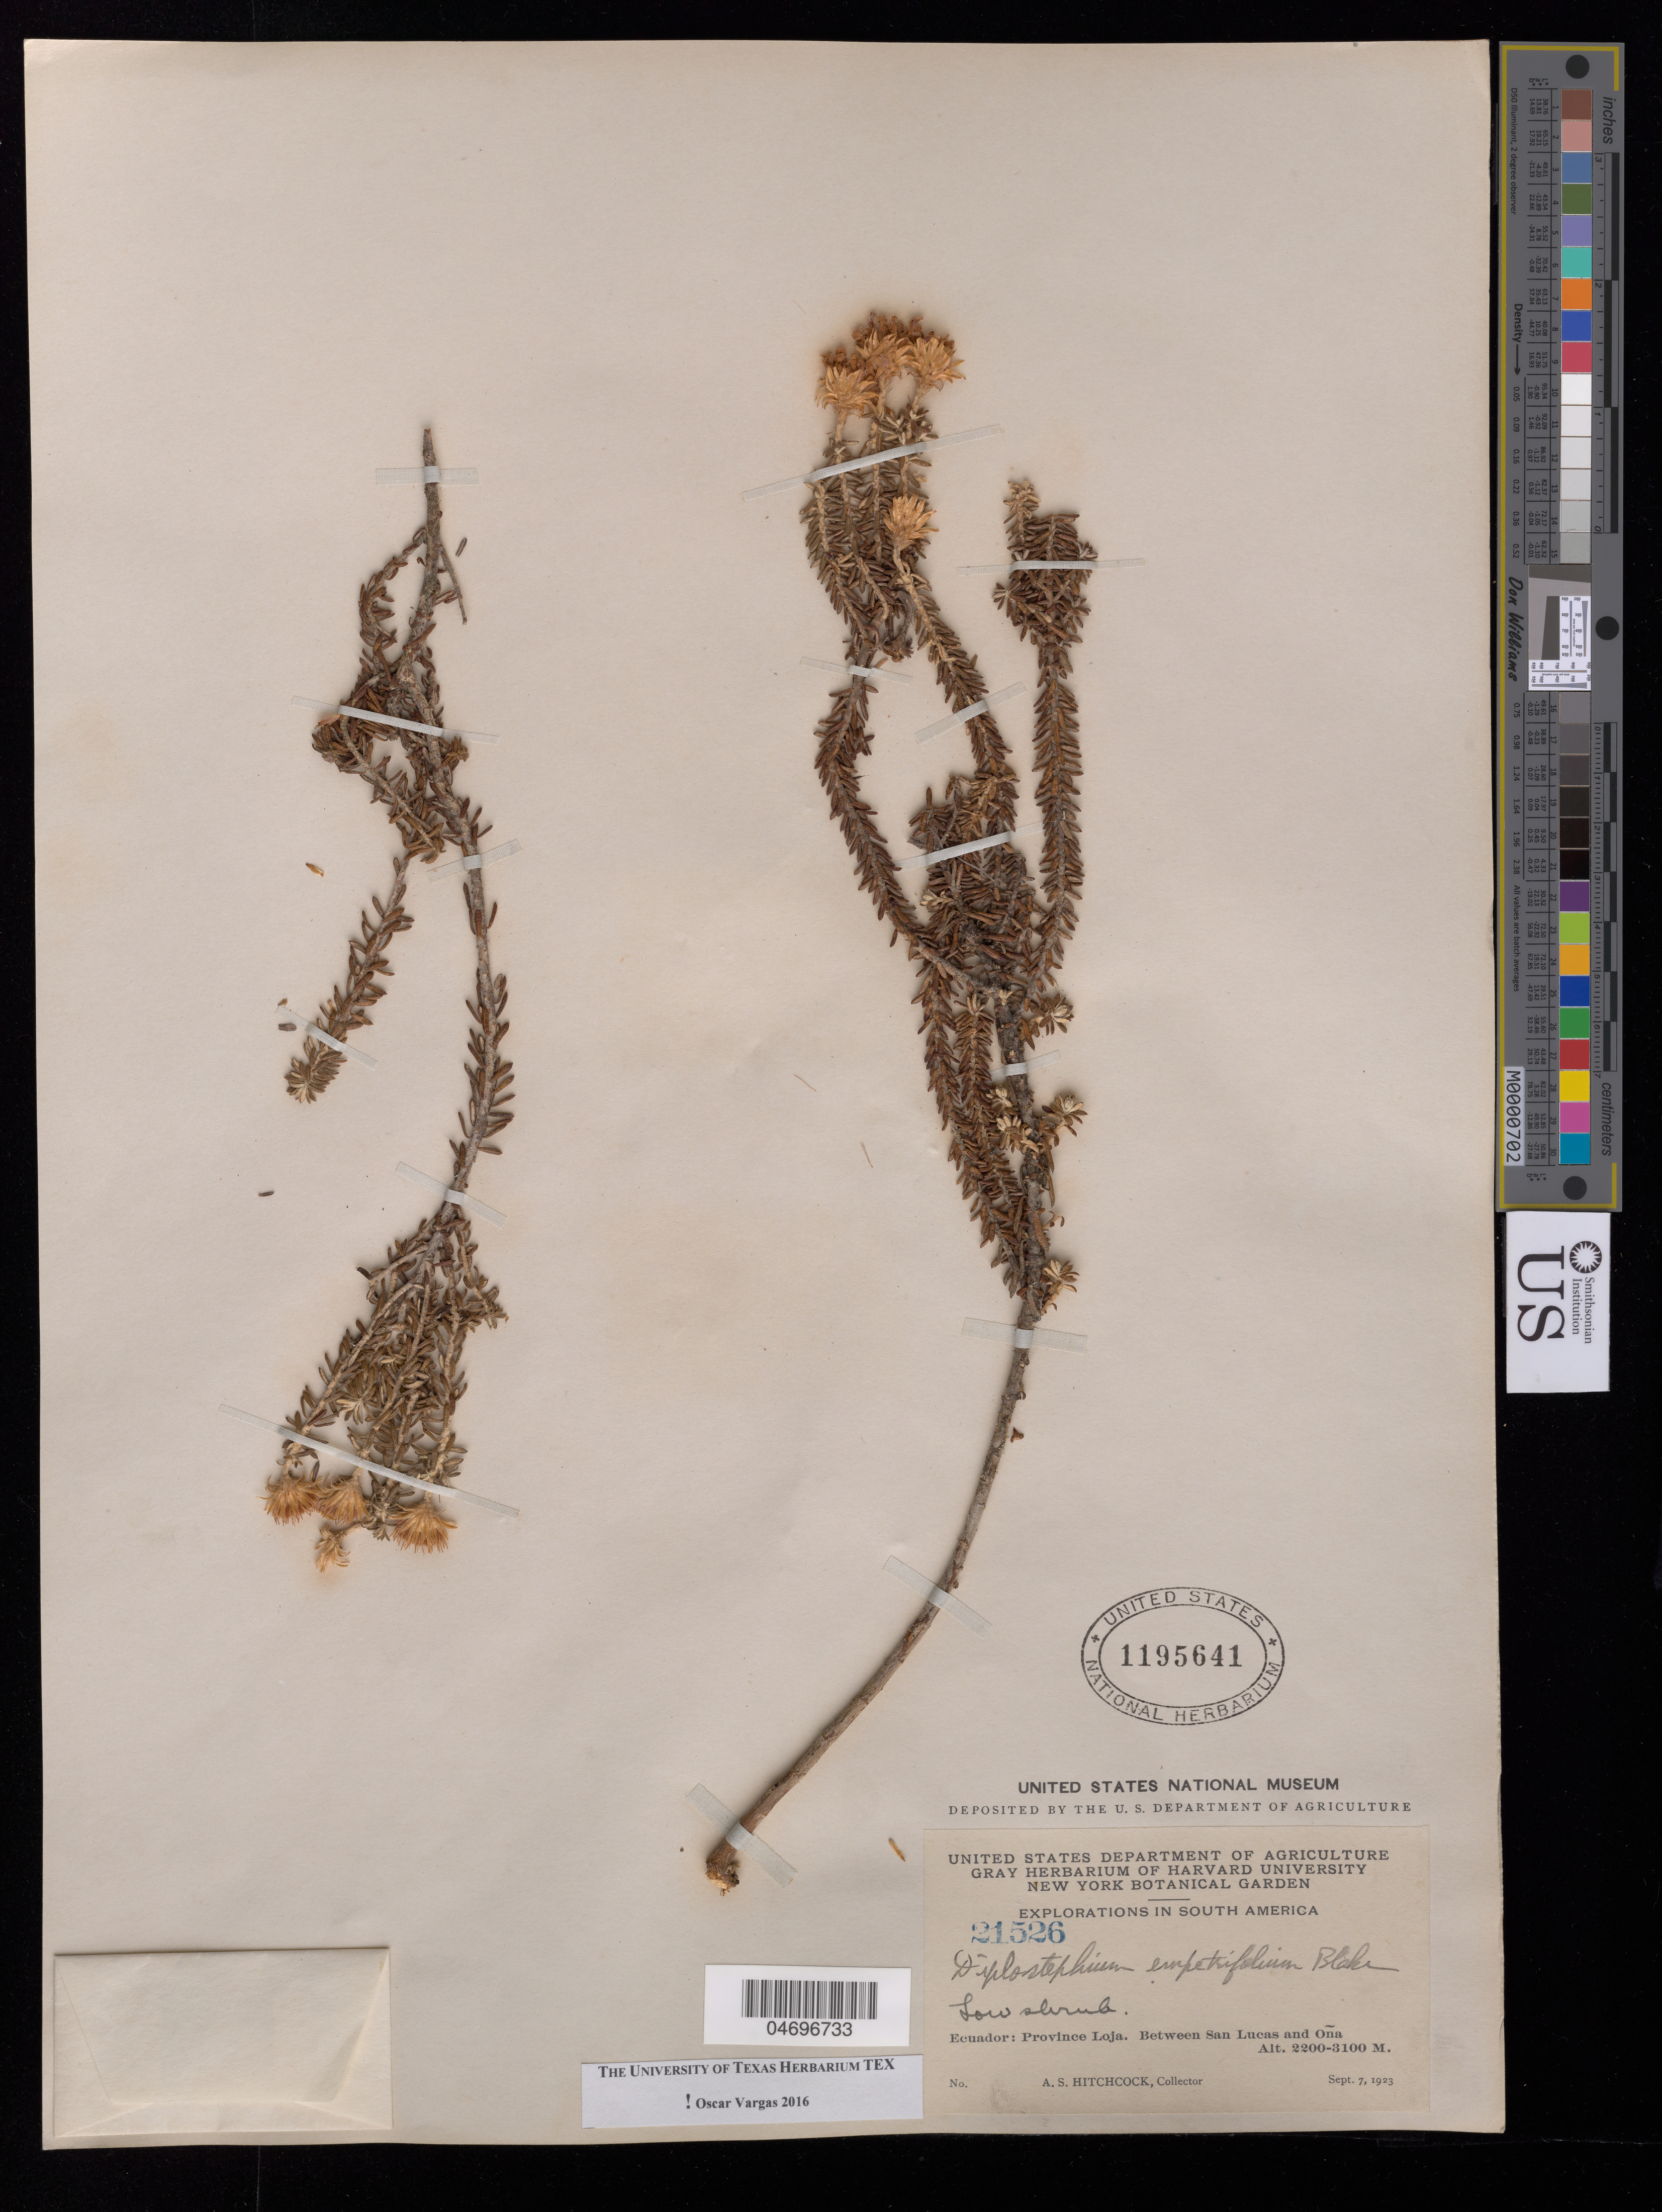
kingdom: Plantae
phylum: Tracheophyta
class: Magnoliopsida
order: Asterales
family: Asteraceae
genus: Diplostephium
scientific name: Diplostephium empetrifolium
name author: S.F. Blake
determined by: Vargas, Oscar M.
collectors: A. S. Hitchcock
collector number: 21526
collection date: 1923-09-07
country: Ecuador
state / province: Loja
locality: Paramo. Between San Lucas and Oña.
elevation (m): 2200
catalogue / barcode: US 1195641